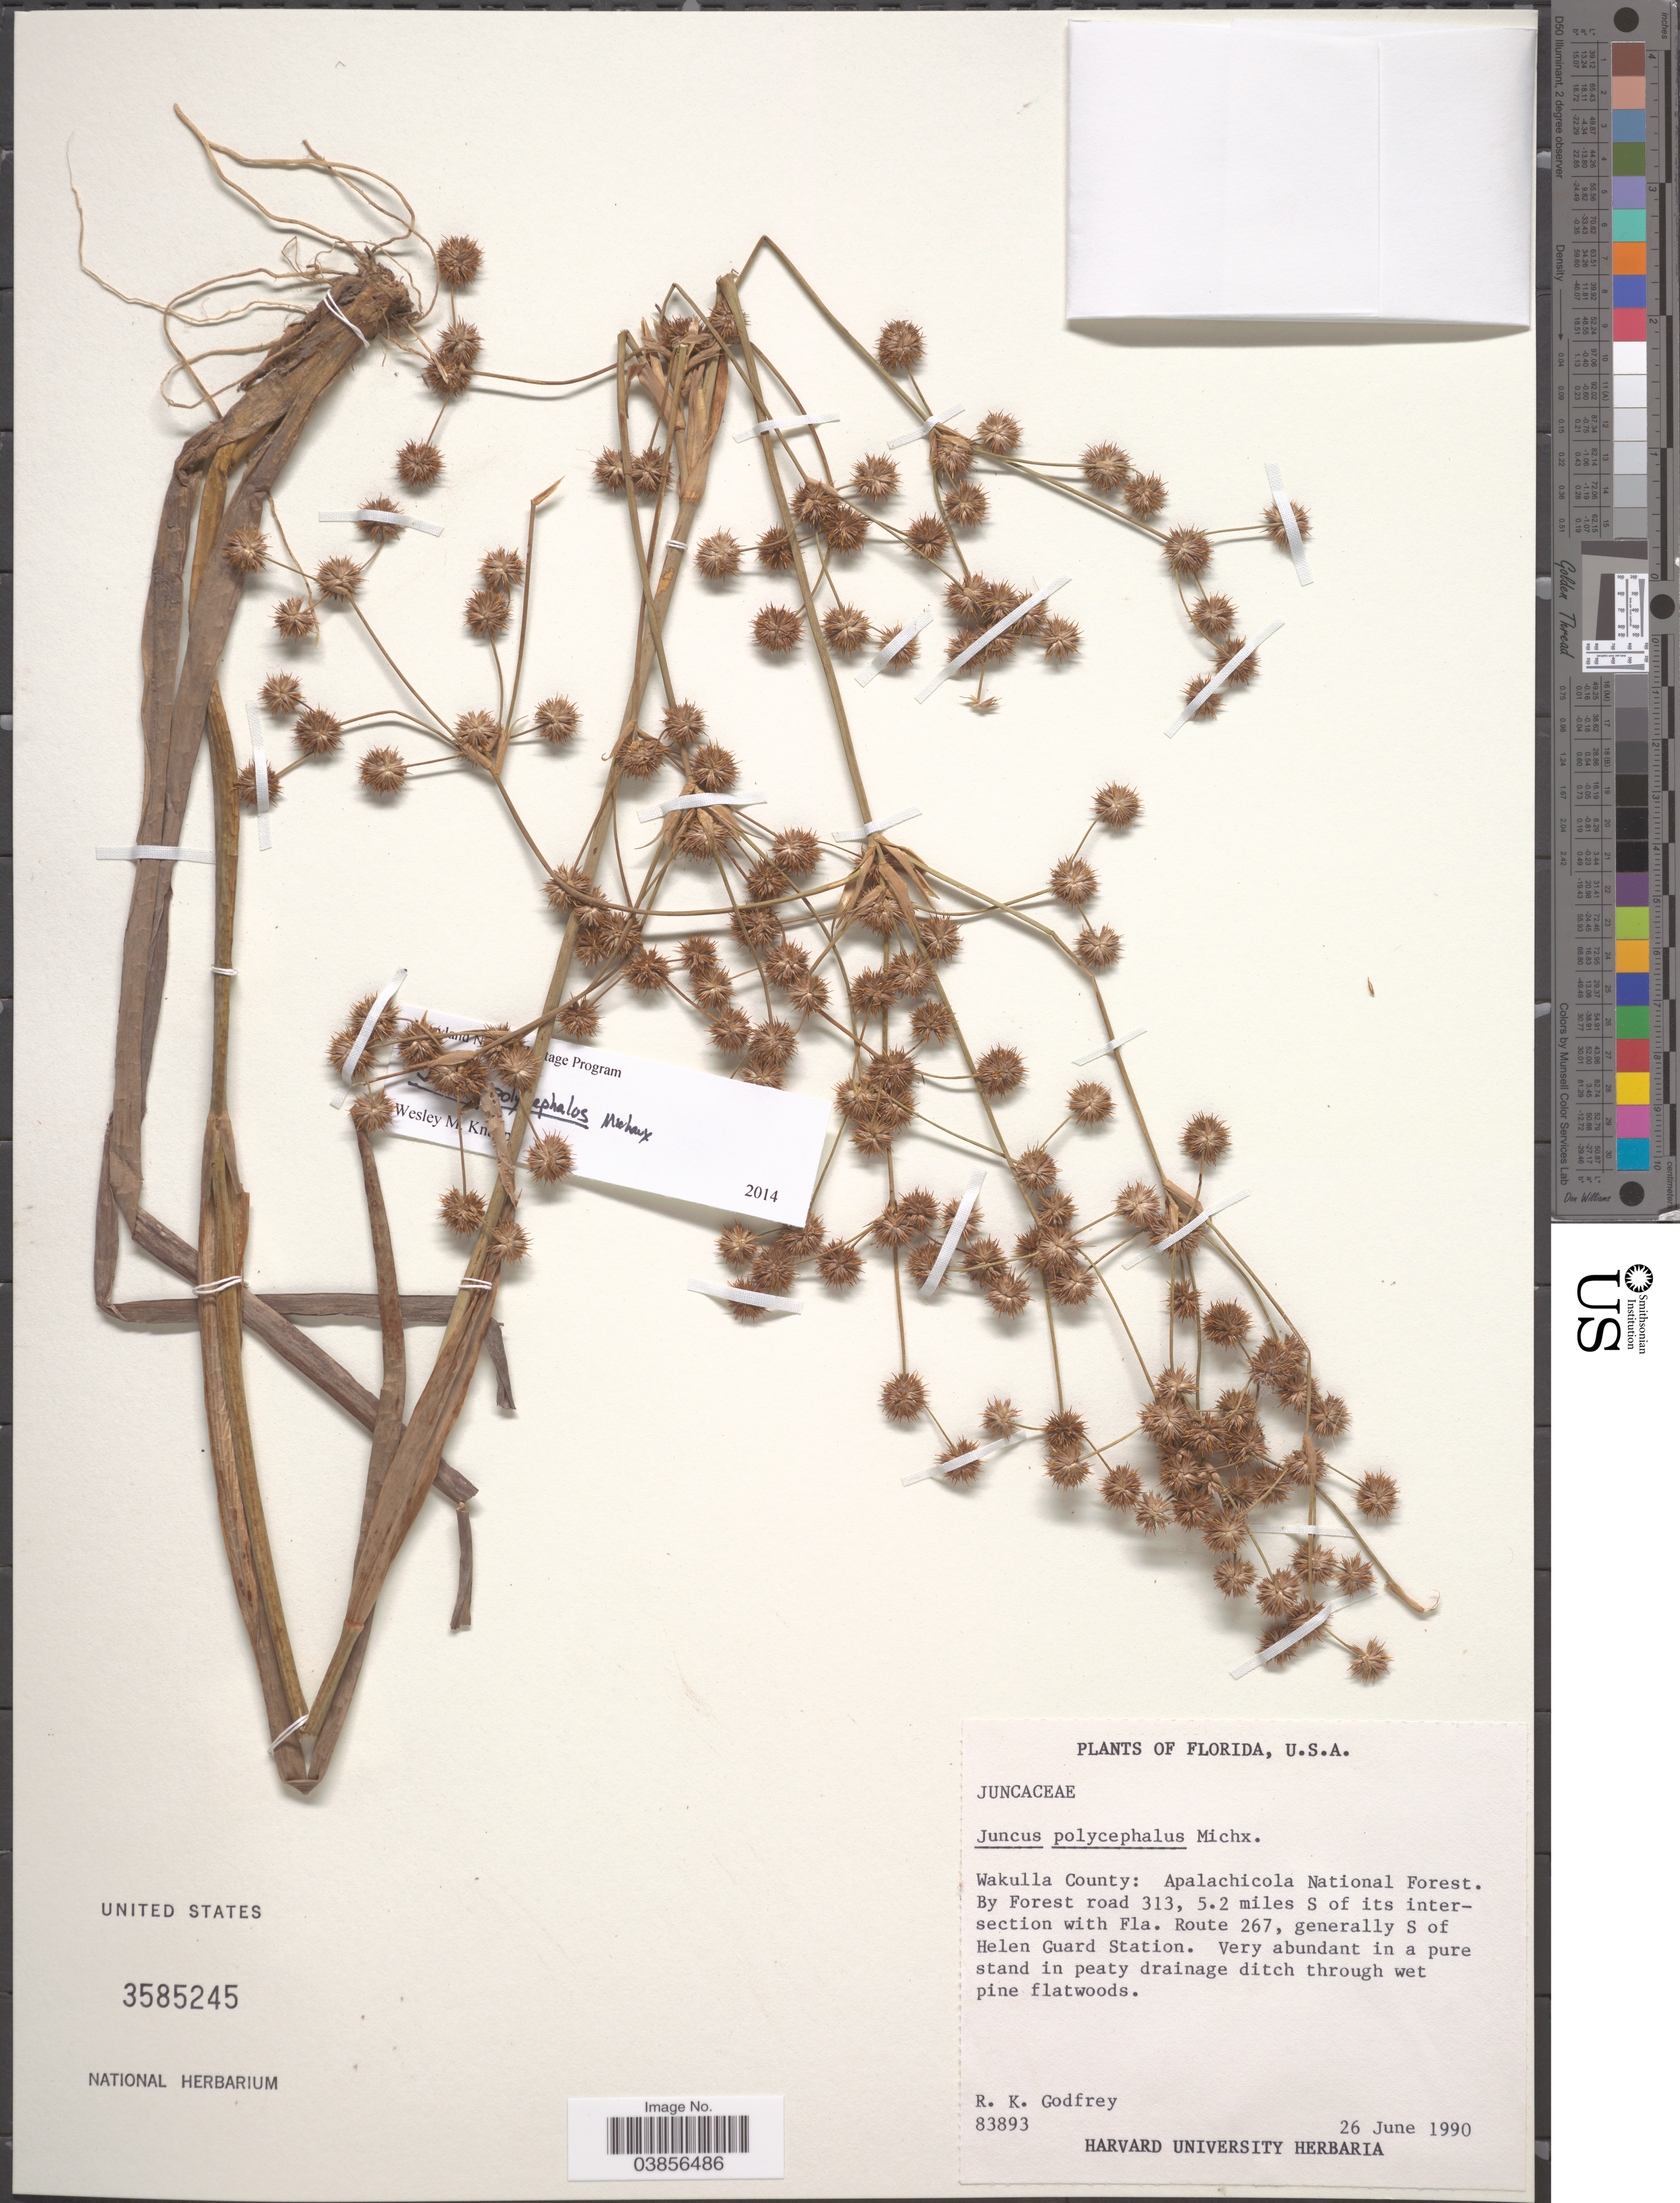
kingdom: Plantae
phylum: Tracheophyta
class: Liliopsida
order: Poales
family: Juncaceae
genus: Juncus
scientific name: Juncus polycephalus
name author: Michx.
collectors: R. K. Godfrey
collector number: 83893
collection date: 1990-06-26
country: United States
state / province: Florida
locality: Wakulla County: Apalachicola National Forest. By Forest road 313, 5.2 miles S of its intersection with Fla. Route 267, generally S of Helen Guard Station.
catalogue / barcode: US 3585245